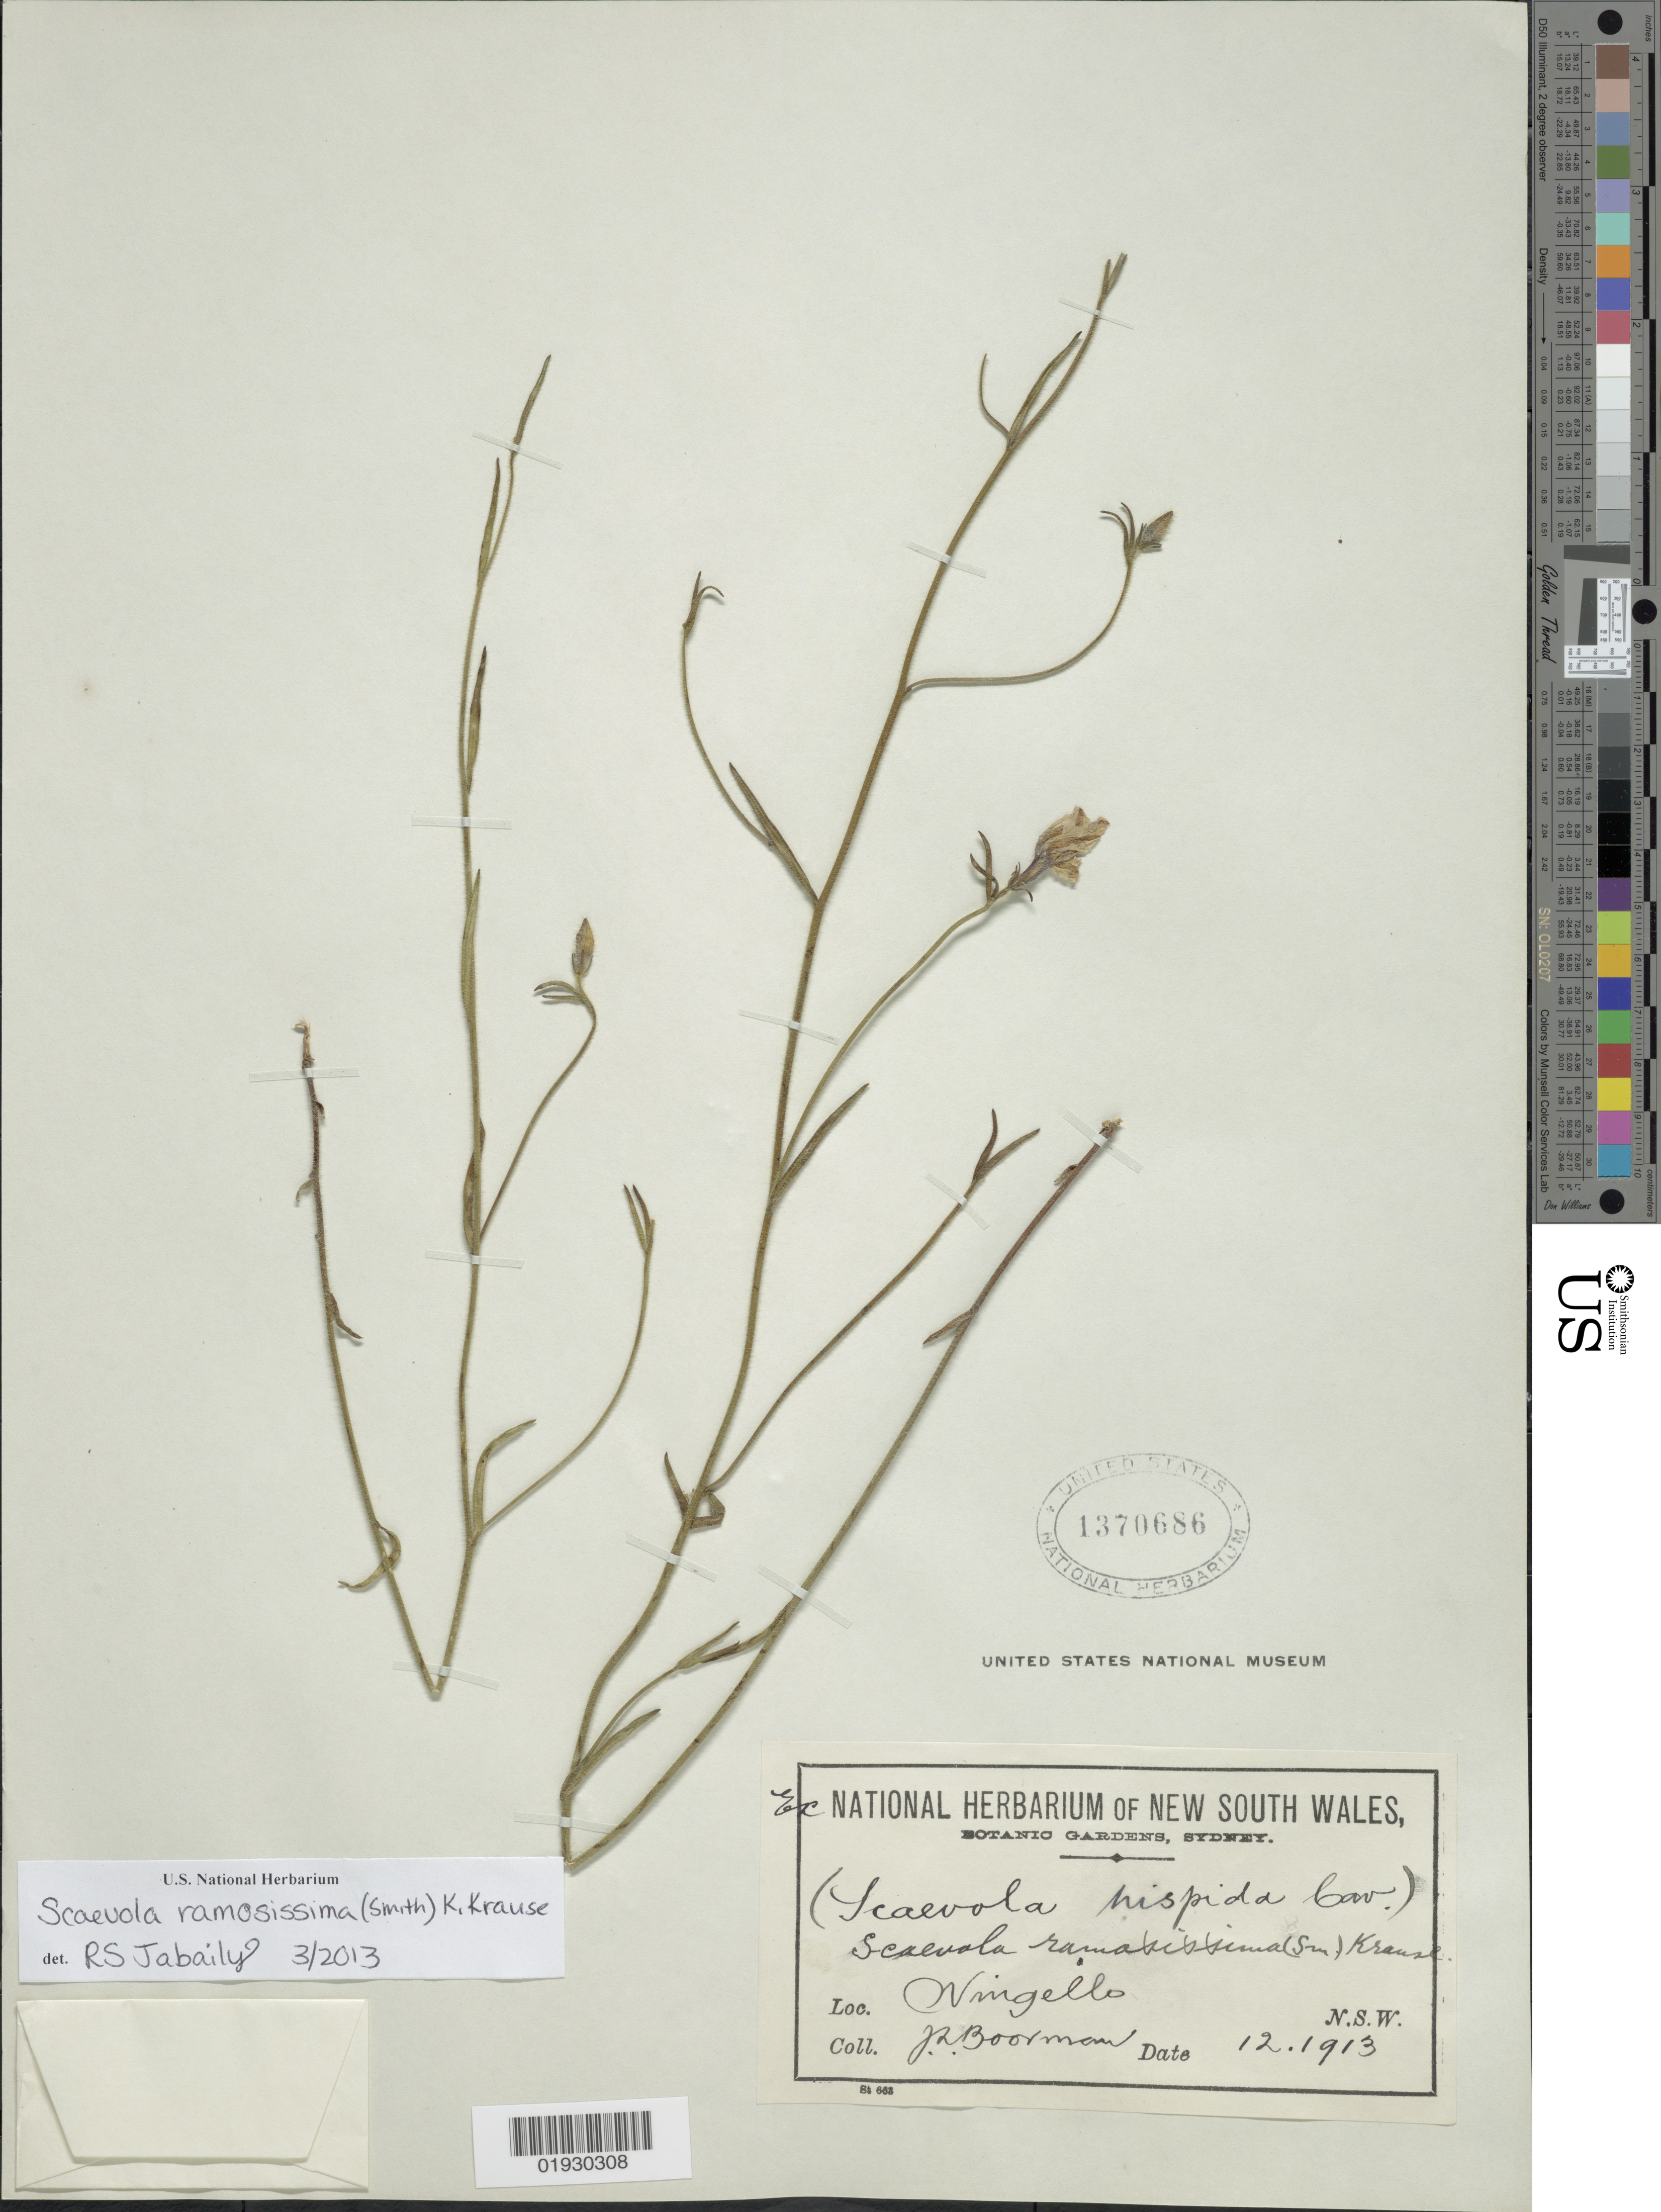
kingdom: Plantae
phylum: Tracheophyta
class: Magnoliopsida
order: Asterales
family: Goodeniaceae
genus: Scaevola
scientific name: Scaevola ramosissima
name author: K. Krause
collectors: J. Boorman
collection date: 1913-12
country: Australia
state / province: New South Wales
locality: Wingello N.S.W.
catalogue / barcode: US 1370686